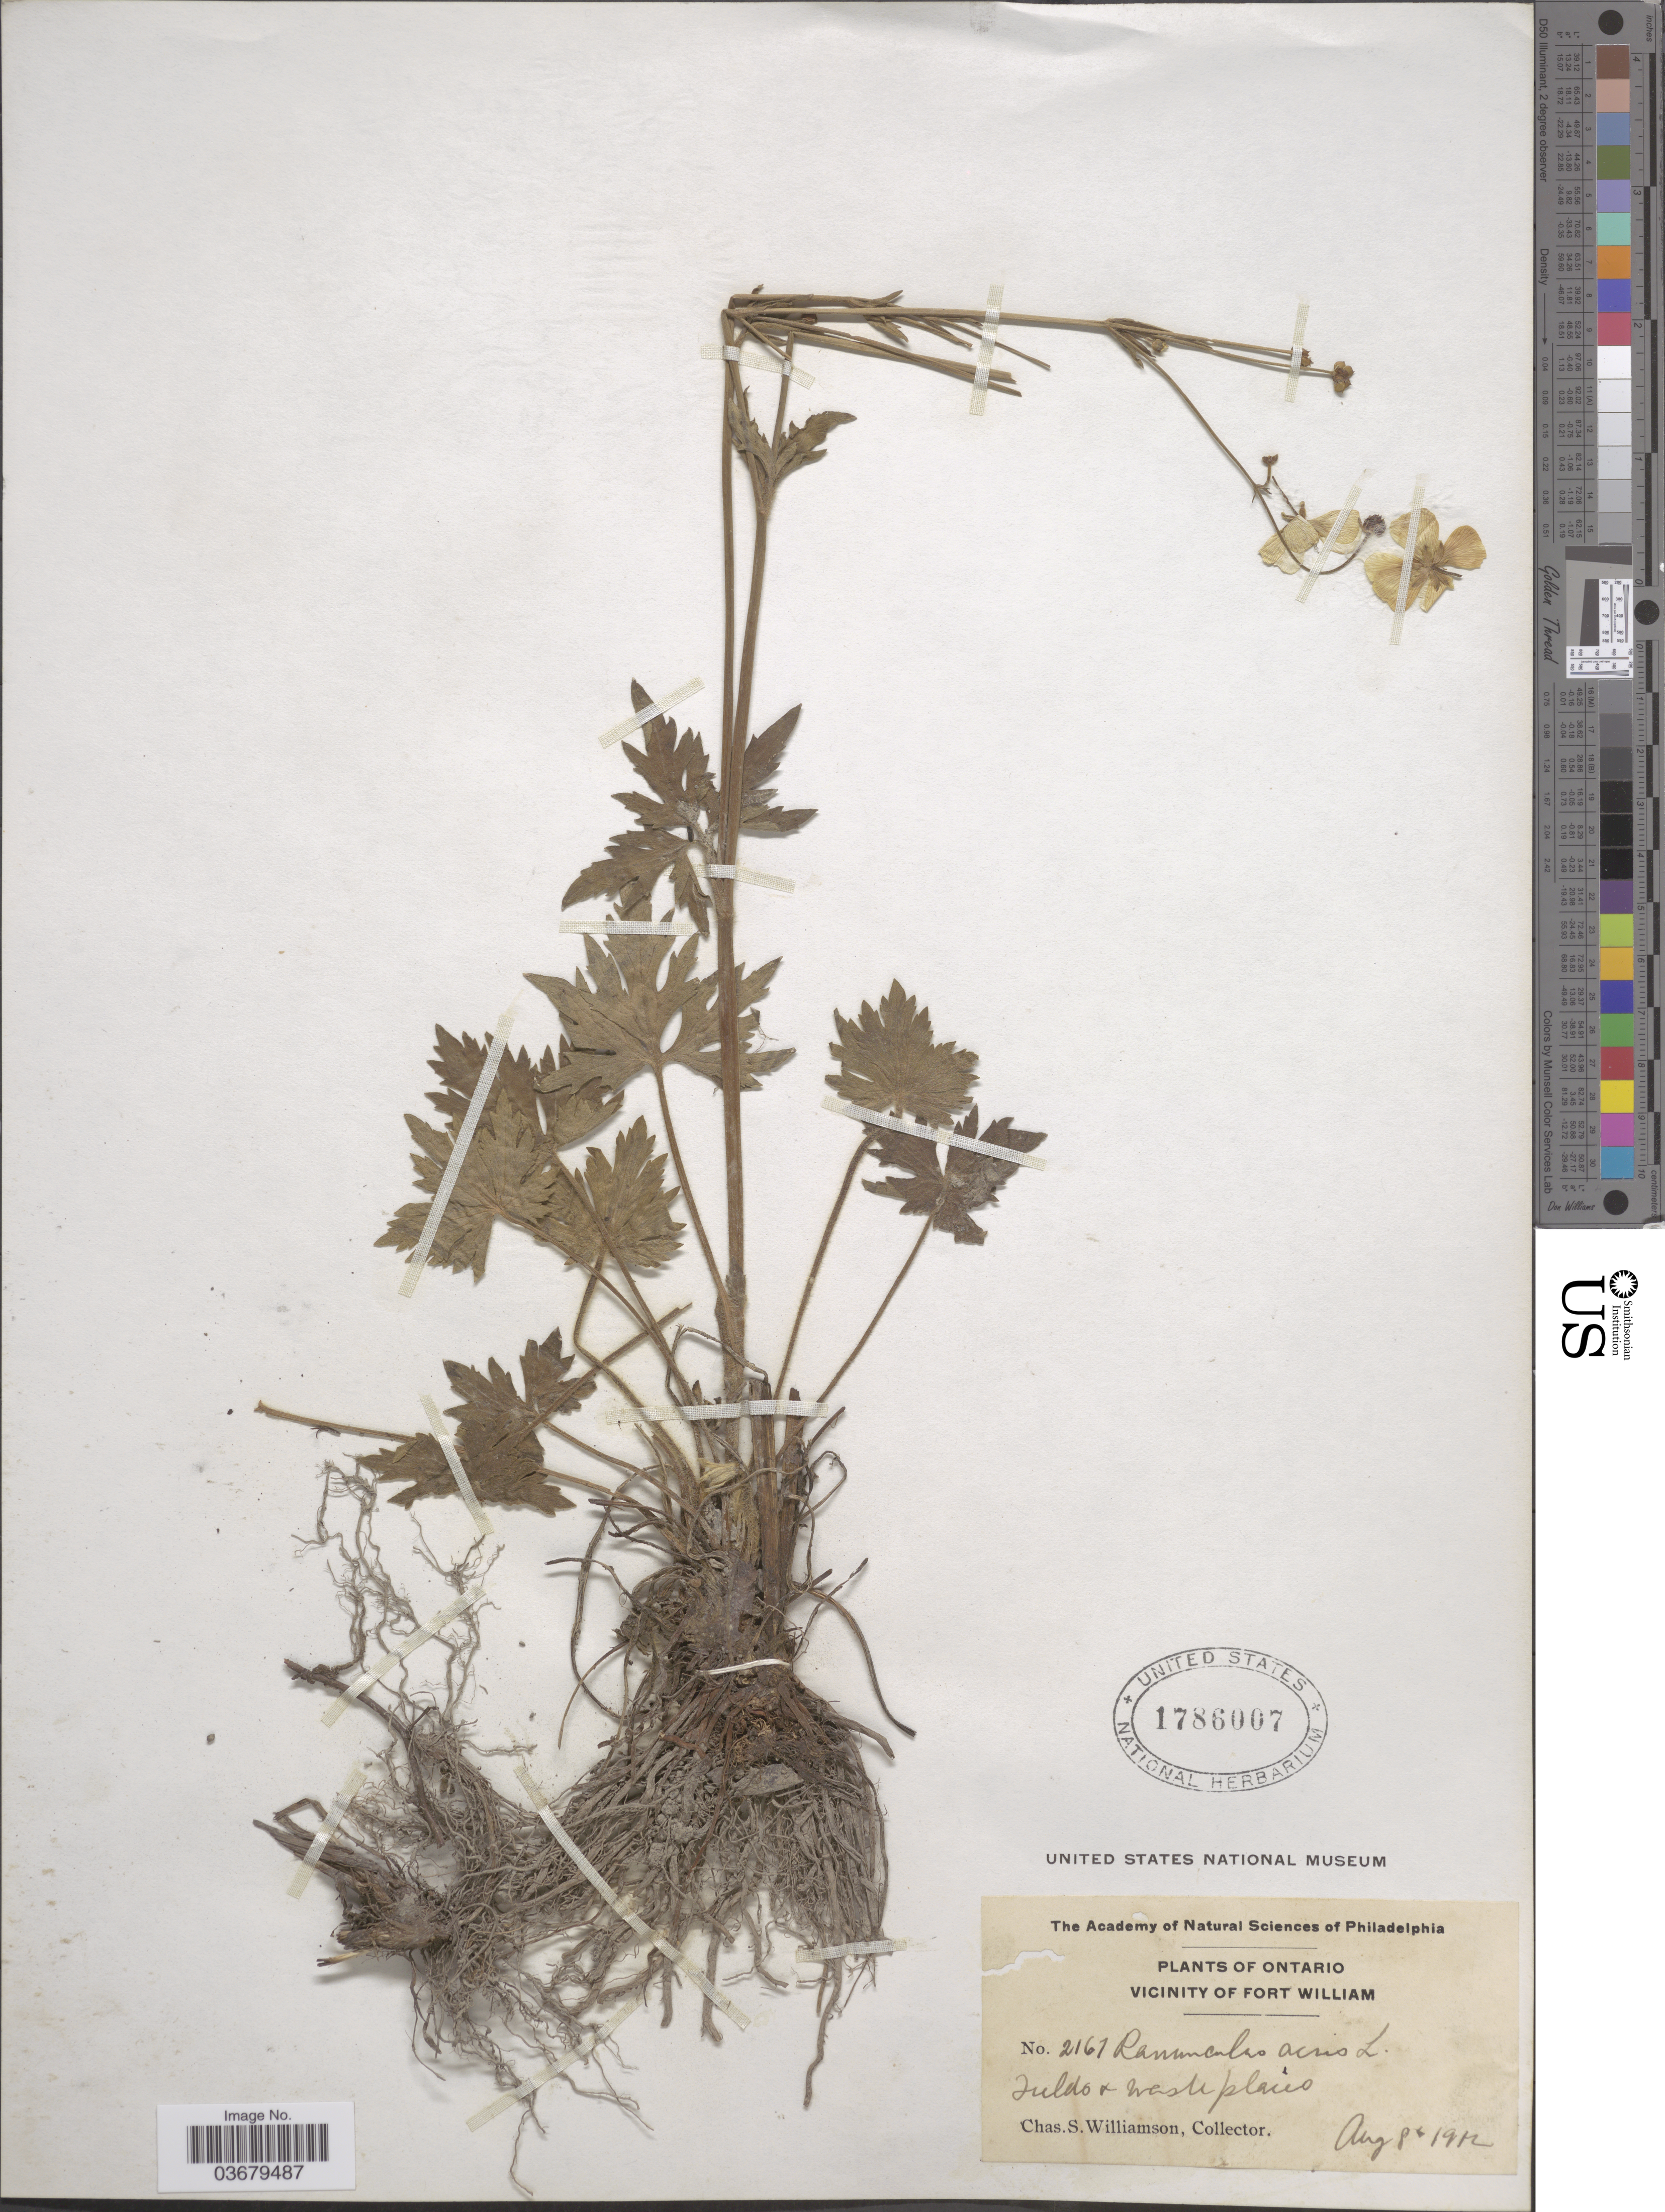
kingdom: Plantae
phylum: Tracheophyta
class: Magnoliopsida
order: Ranunculales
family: Ranunculaceae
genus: Ranunculus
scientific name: Ranunculus acris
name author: L.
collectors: C. Williamson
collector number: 2167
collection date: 1912-08-08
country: Canada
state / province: Ontario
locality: Vicinity of Fort William.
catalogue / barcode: US 1786007